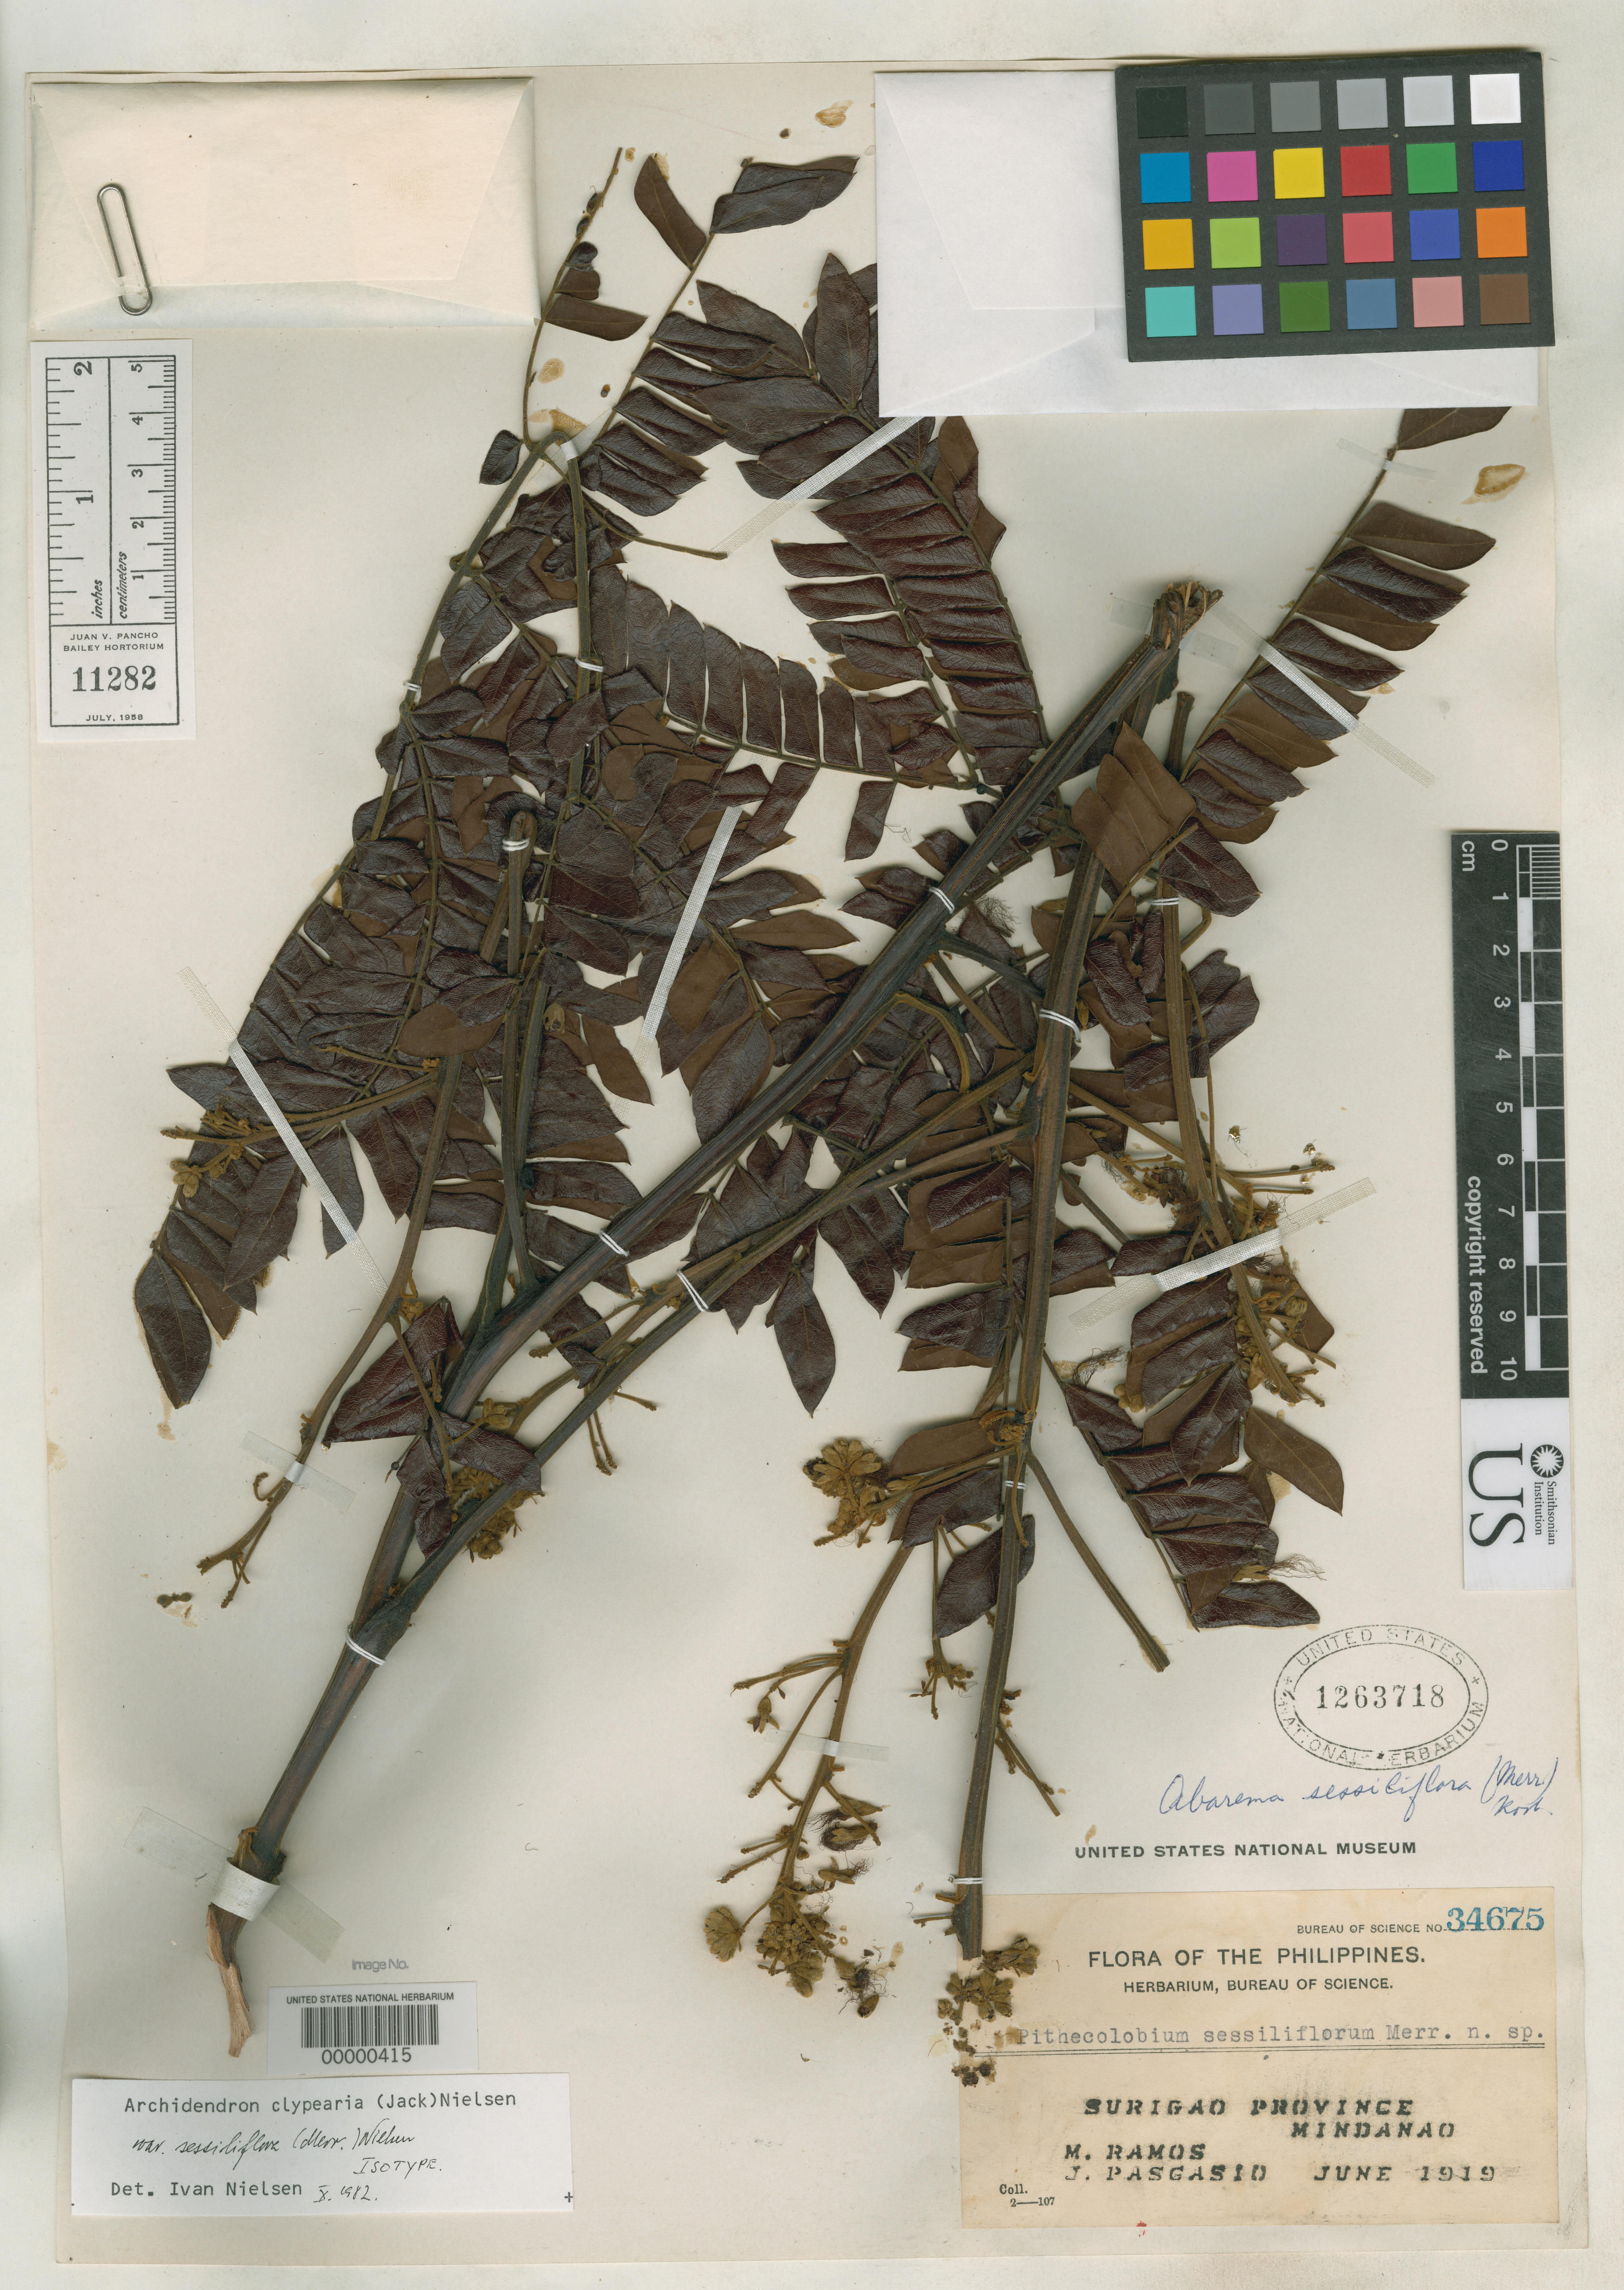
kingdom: Plantae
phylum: Tracheophyta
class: Magnoliopsida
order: Fabales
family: Fabaceae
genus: Pithecellobium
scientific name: Pithecellobium sessiliflorum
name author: Merr.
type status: Isotype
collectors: M. Ramos & J. Pascasio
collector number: Bur. Sci. 34675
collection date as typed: Jun 1919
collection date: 1919-06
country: Philippines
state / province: Caraga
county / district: Surigao del Norte / Surigao del Sur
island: Mindanao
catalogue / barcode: US 1263718